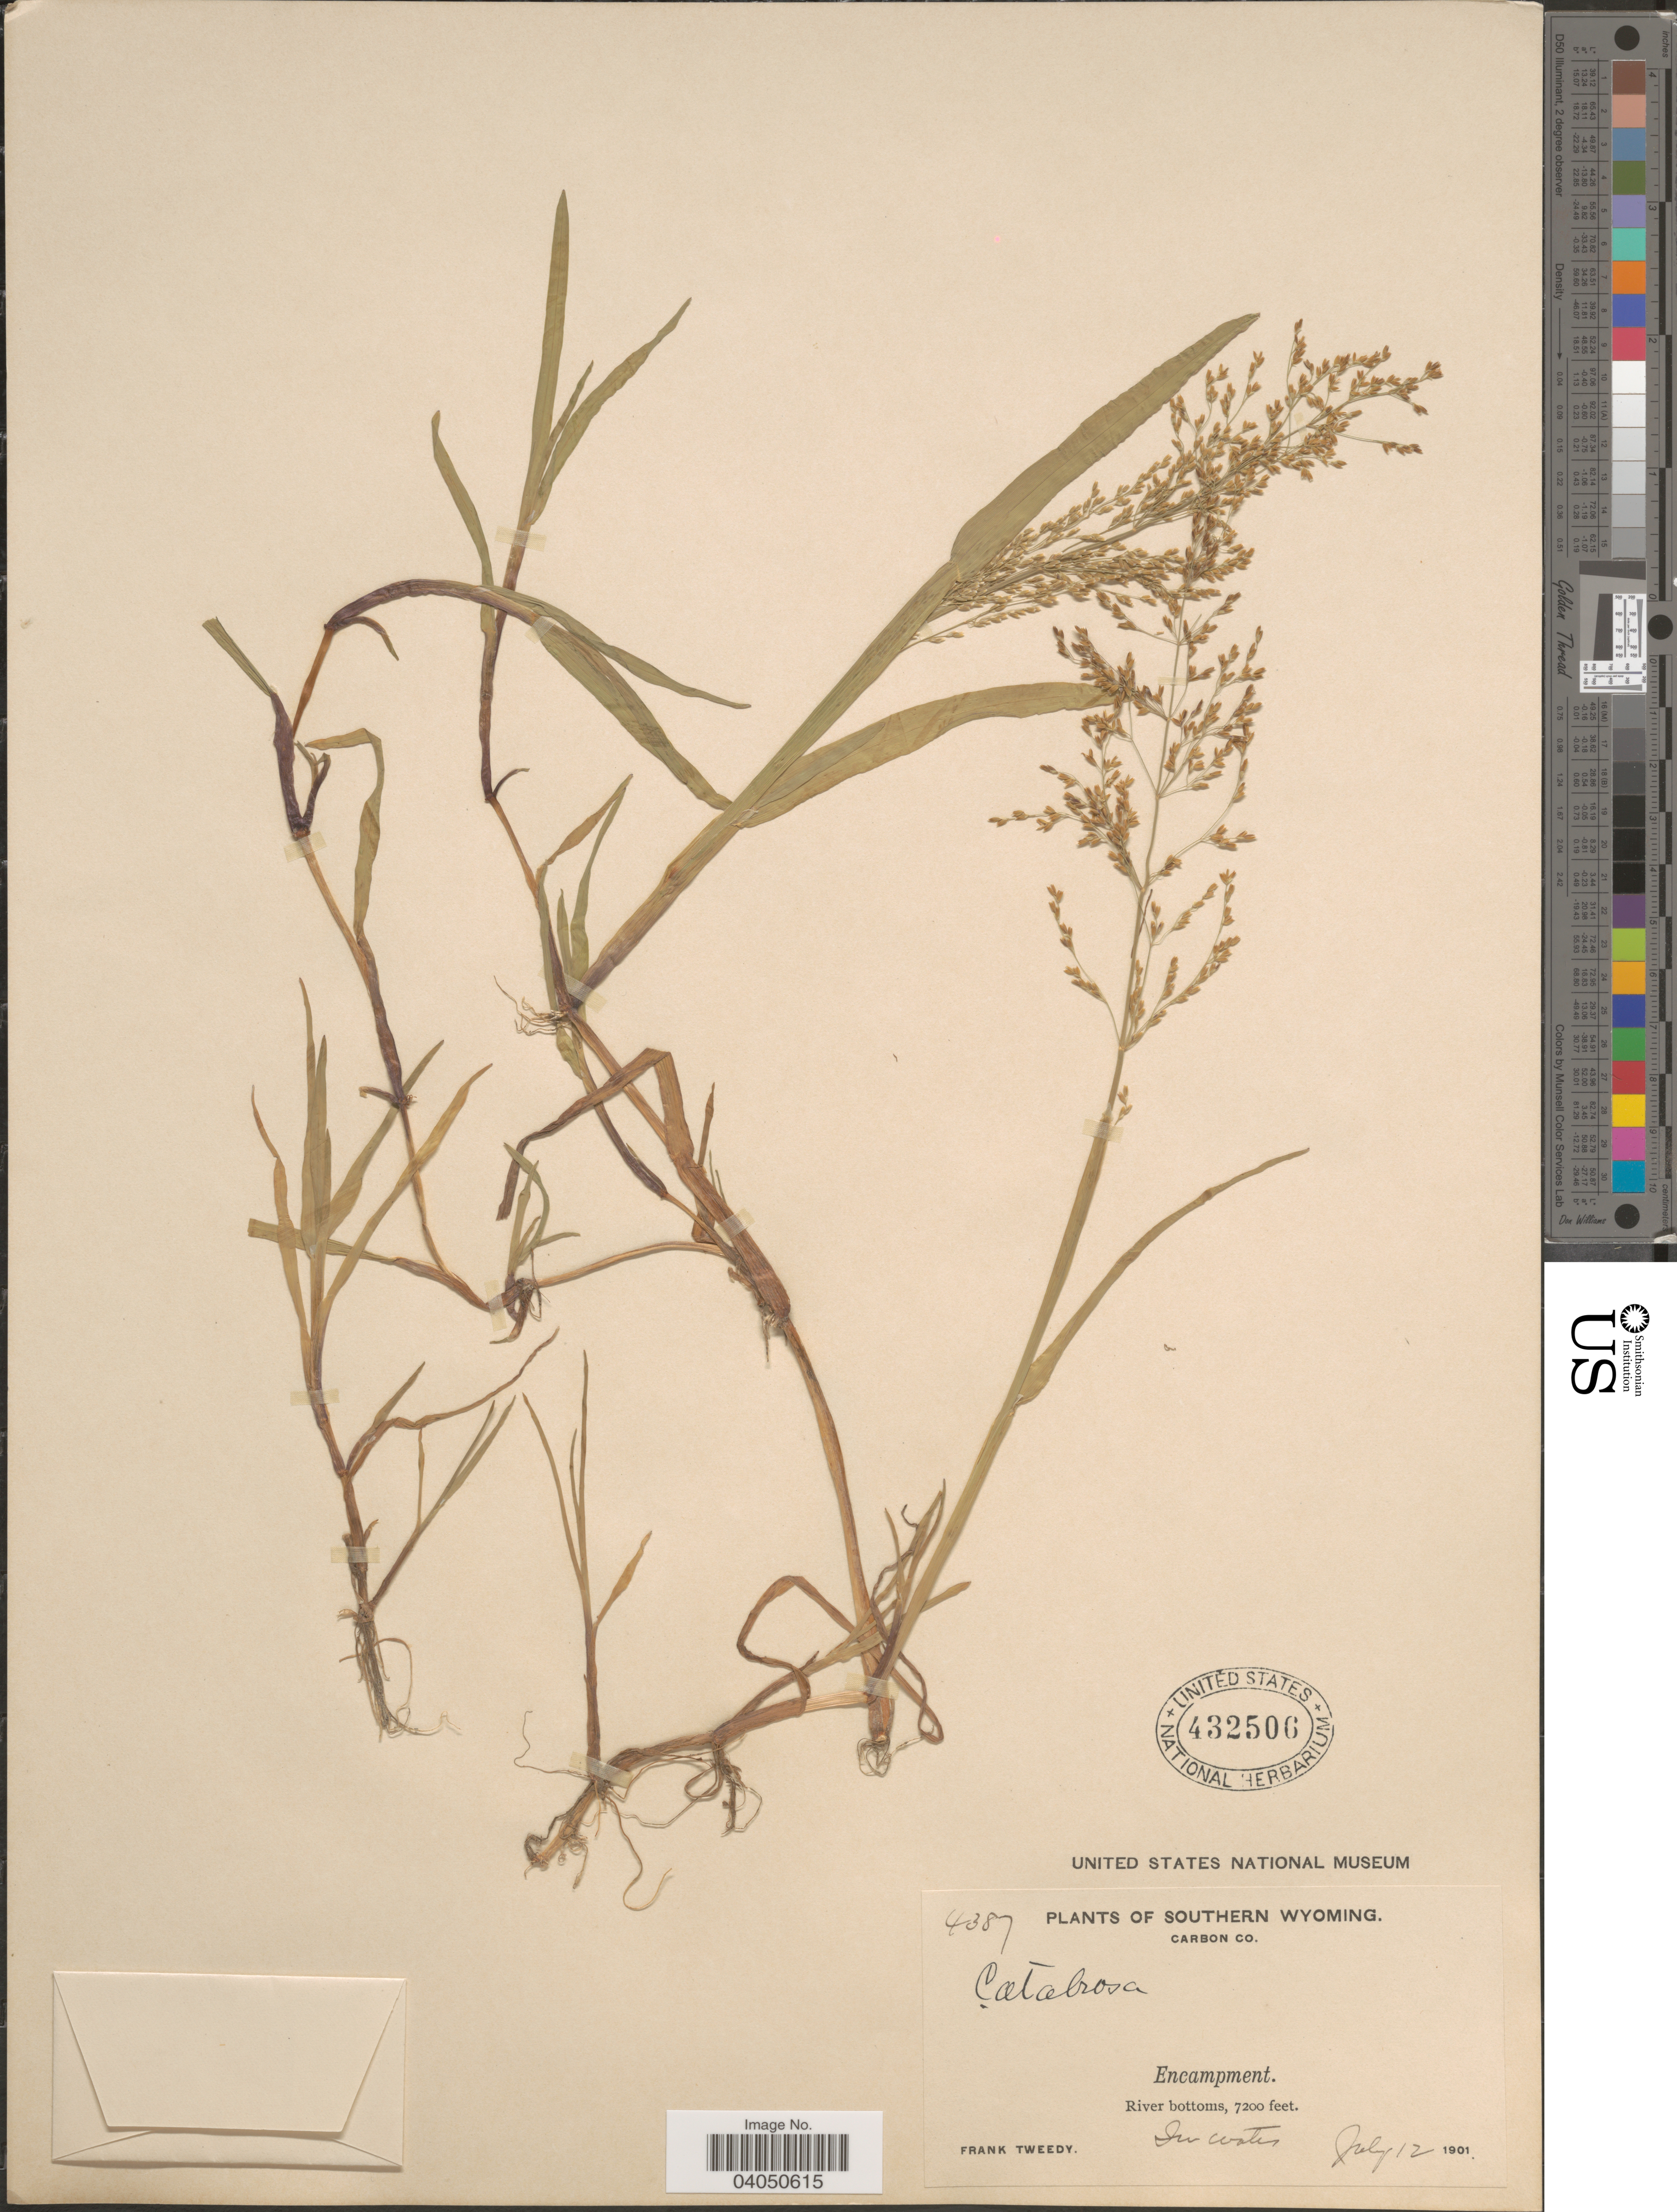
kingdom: Plantae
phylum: Tracheophyta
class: Liliopsida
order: Poales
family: Poaceae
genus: Catabrosa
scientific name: Catabrosa aquatica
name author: (L.) P. Beauv.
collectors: F. Tweedy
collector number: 4387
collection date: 1901-07-12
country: United States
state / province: Wyoming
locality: Southern Wyoming. Carbon Co. Encampment.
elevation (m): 2195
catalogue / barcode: US 432506